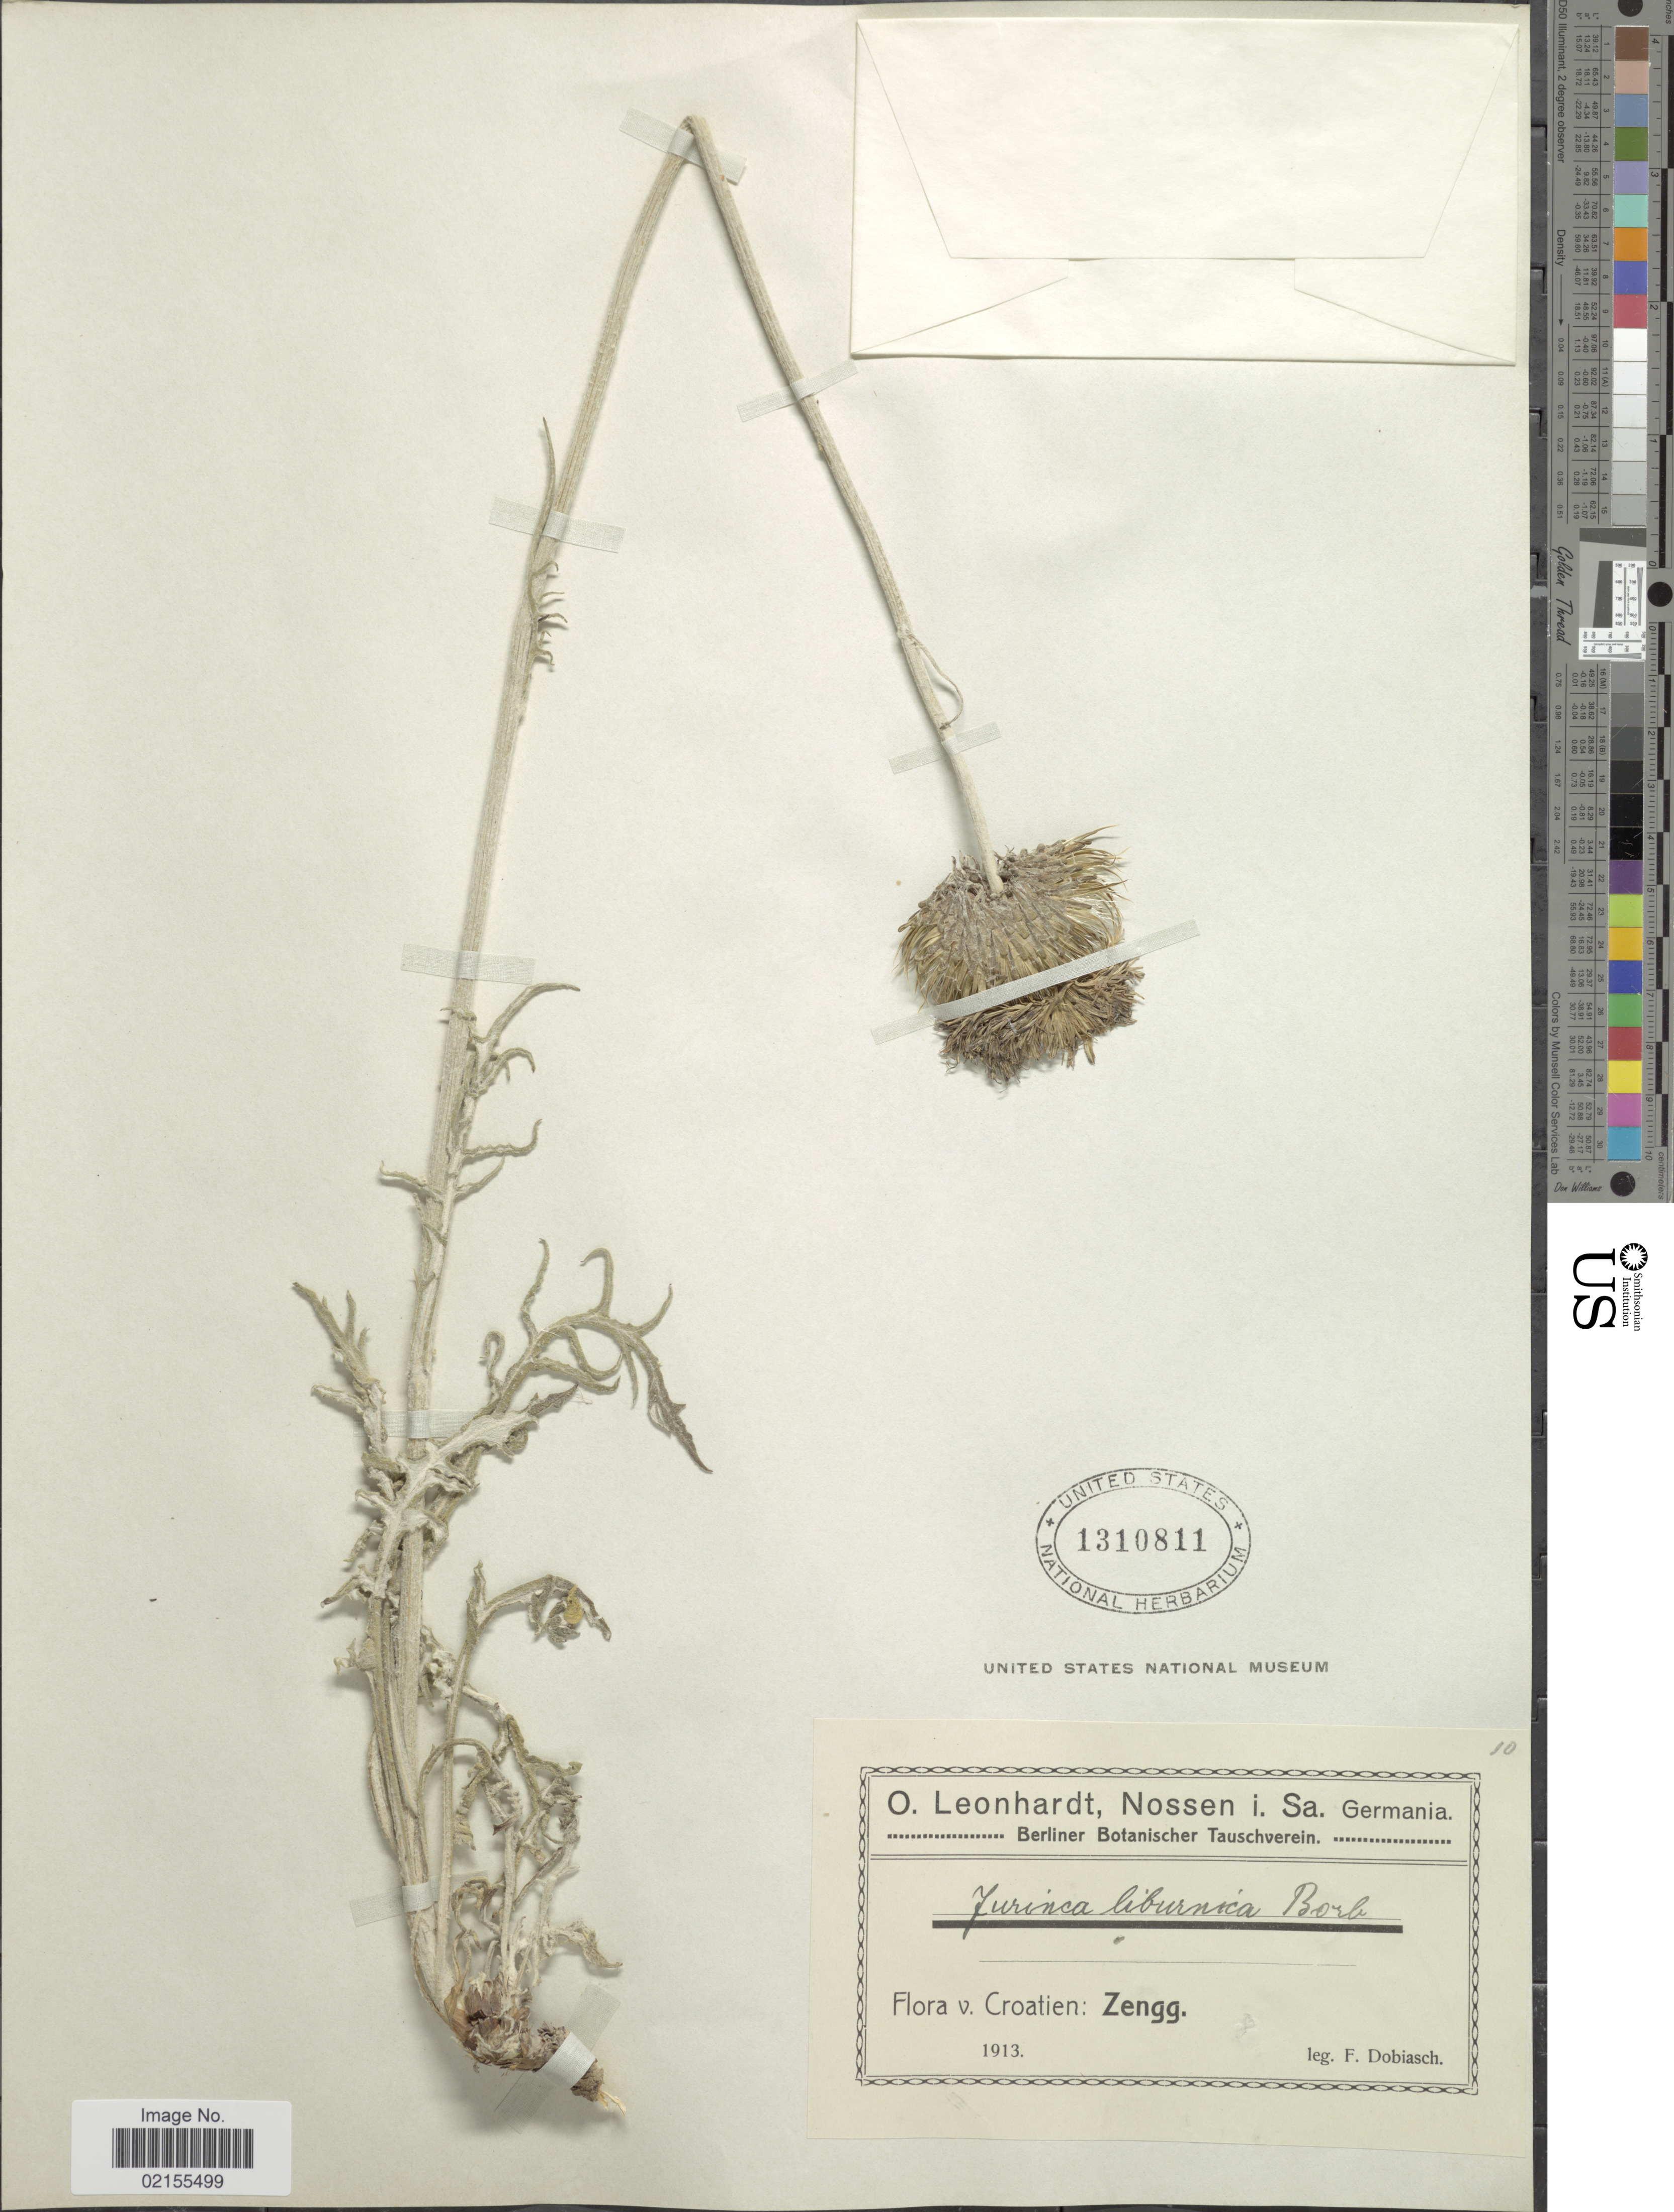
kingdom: Plantae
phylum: Tracheophyta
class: Magnoliopsida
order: Asterales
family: Asteraceae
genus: Jurinea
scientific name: Jurinea sp.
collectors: F. Dobiasch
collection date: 1913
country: Croatia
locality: Croatien, Zengg.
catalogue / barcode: US 1310811